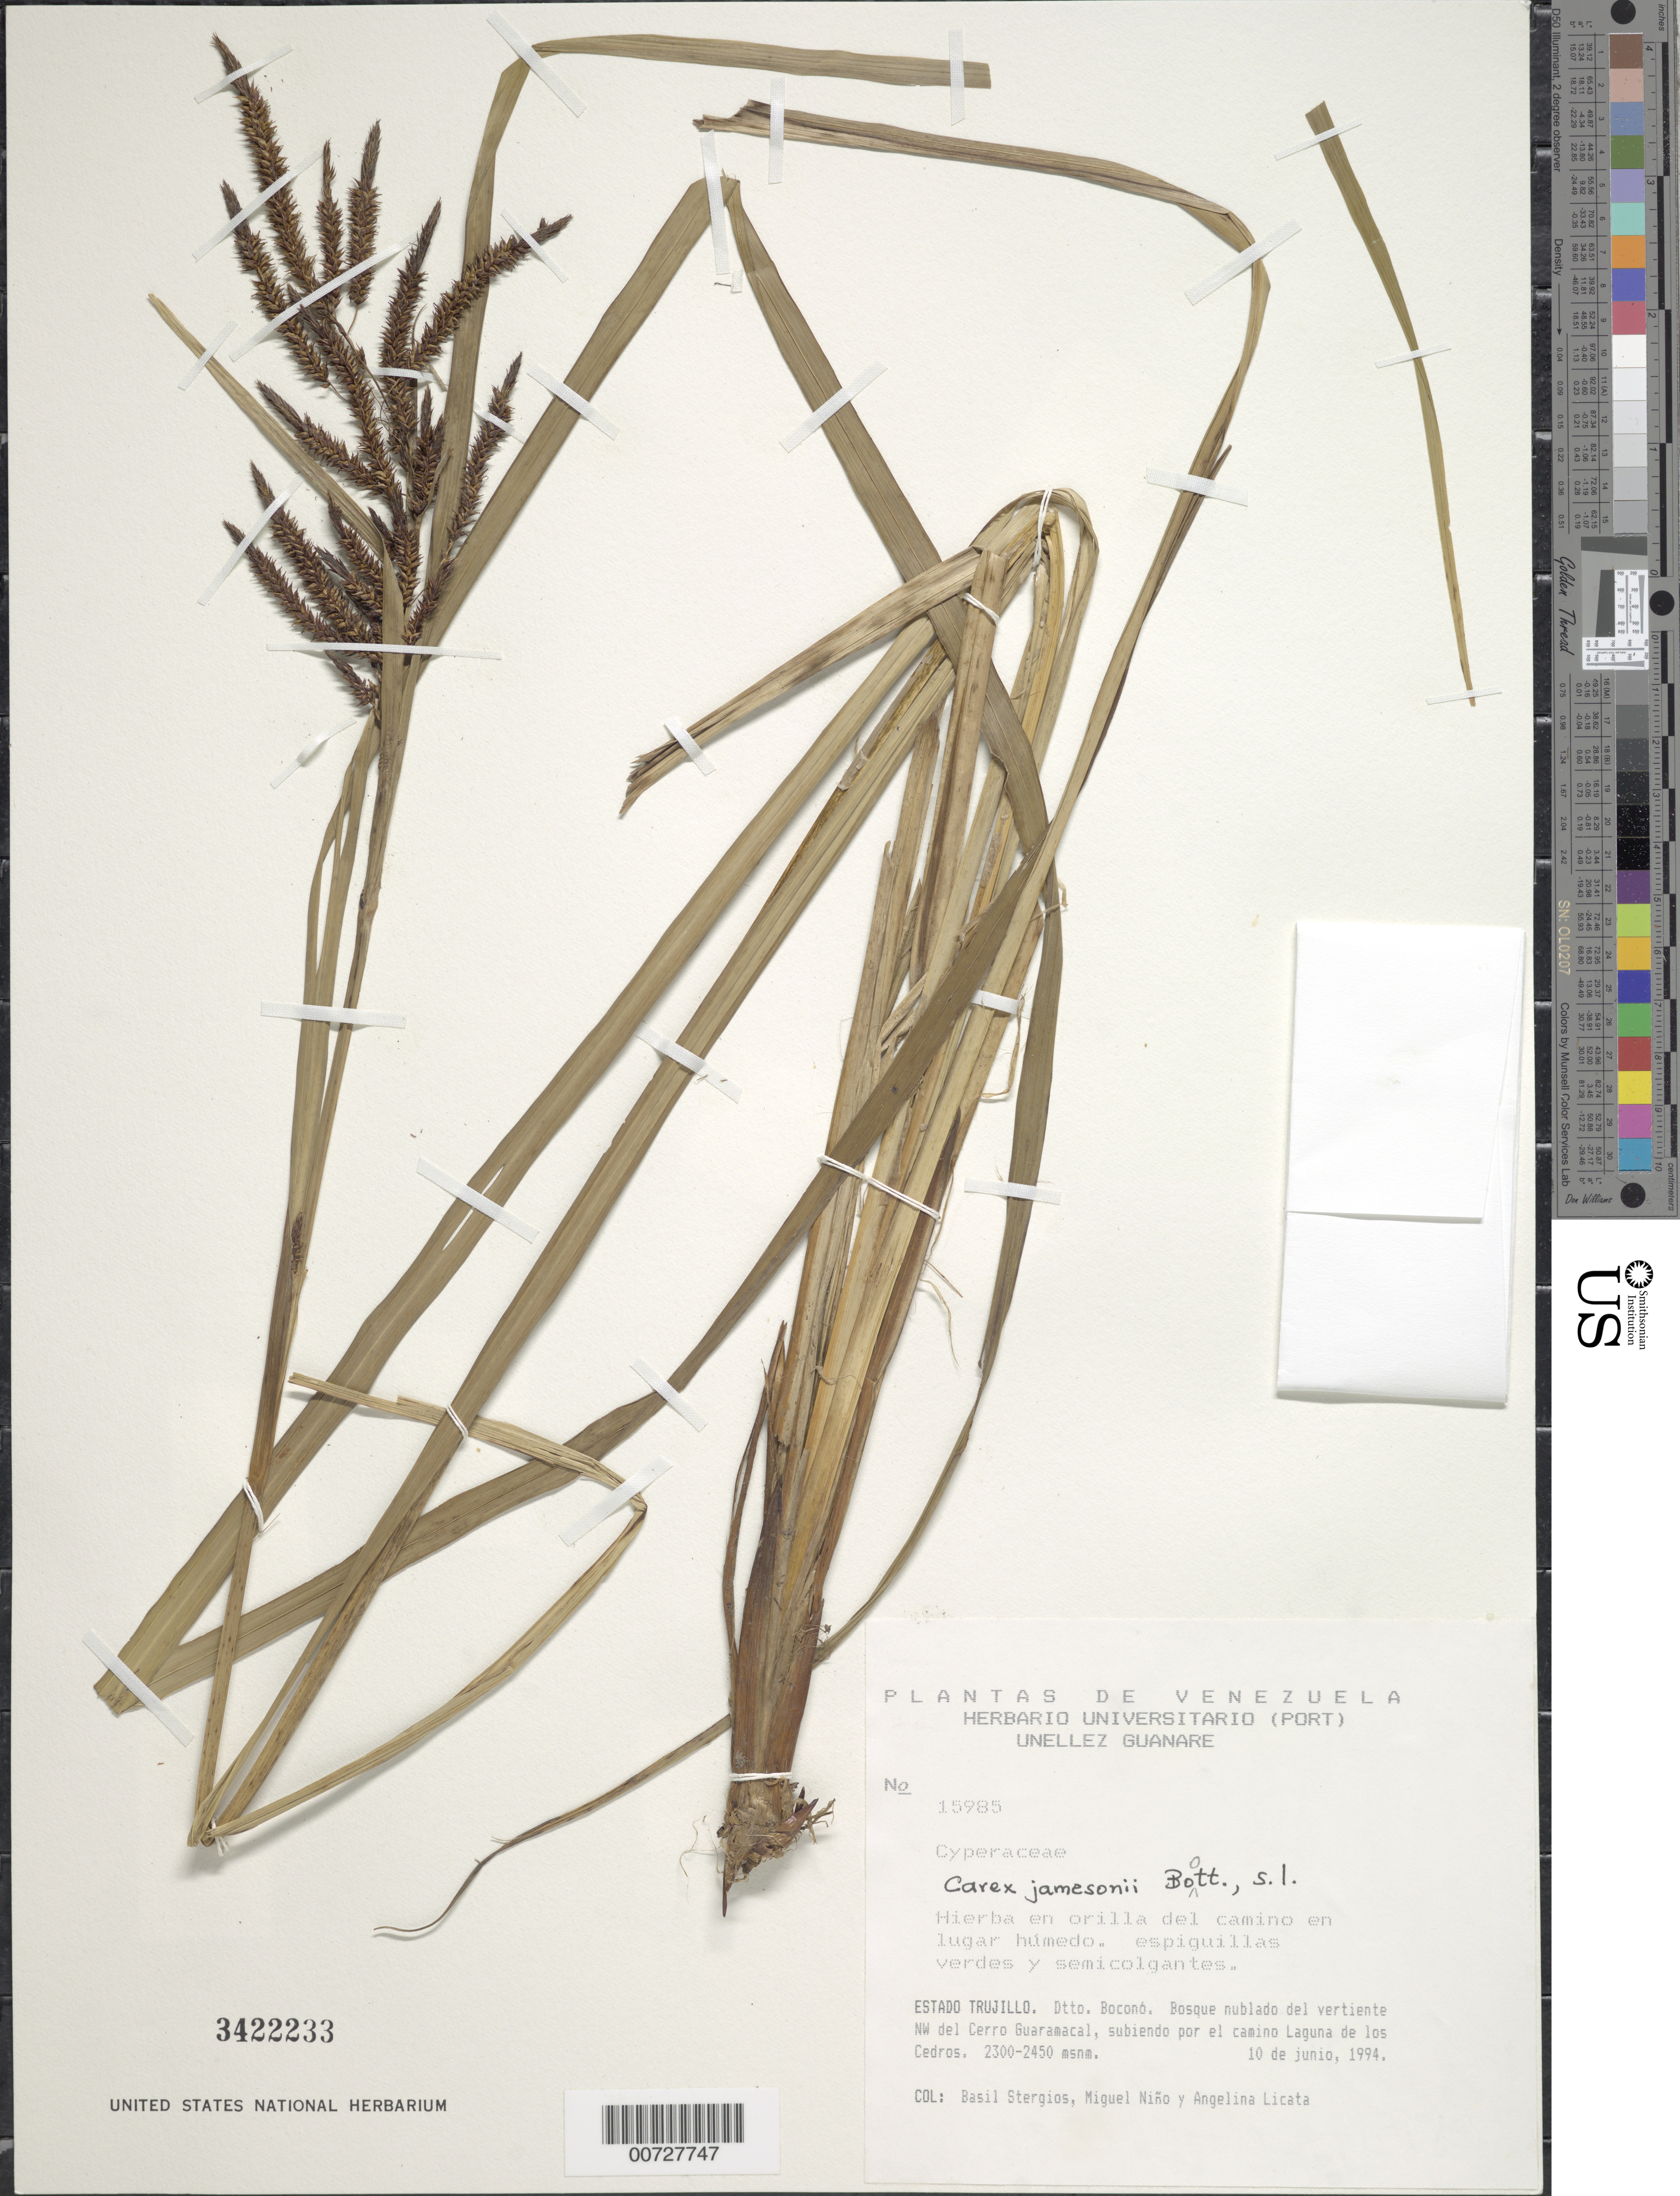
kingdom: Plantae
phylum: Tracheophyta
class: Liliopsida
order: Poales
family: Cyperaceae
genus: Carex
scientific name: Carex jamesonii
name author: Boott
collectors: B. G. Stergios, S. M. Niño & A. Licata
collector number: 15985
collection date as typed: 10 Jun 1994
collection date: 1994-06-10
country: Venezuela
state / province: Trujillo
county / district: Boconó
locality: Cerro Guaramacal, vertiente NW del subiendo por el camino Laguna de los Cedros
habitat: Bosque nublado.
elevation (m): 2300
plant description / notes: PORT, US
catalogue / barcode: US 3422233